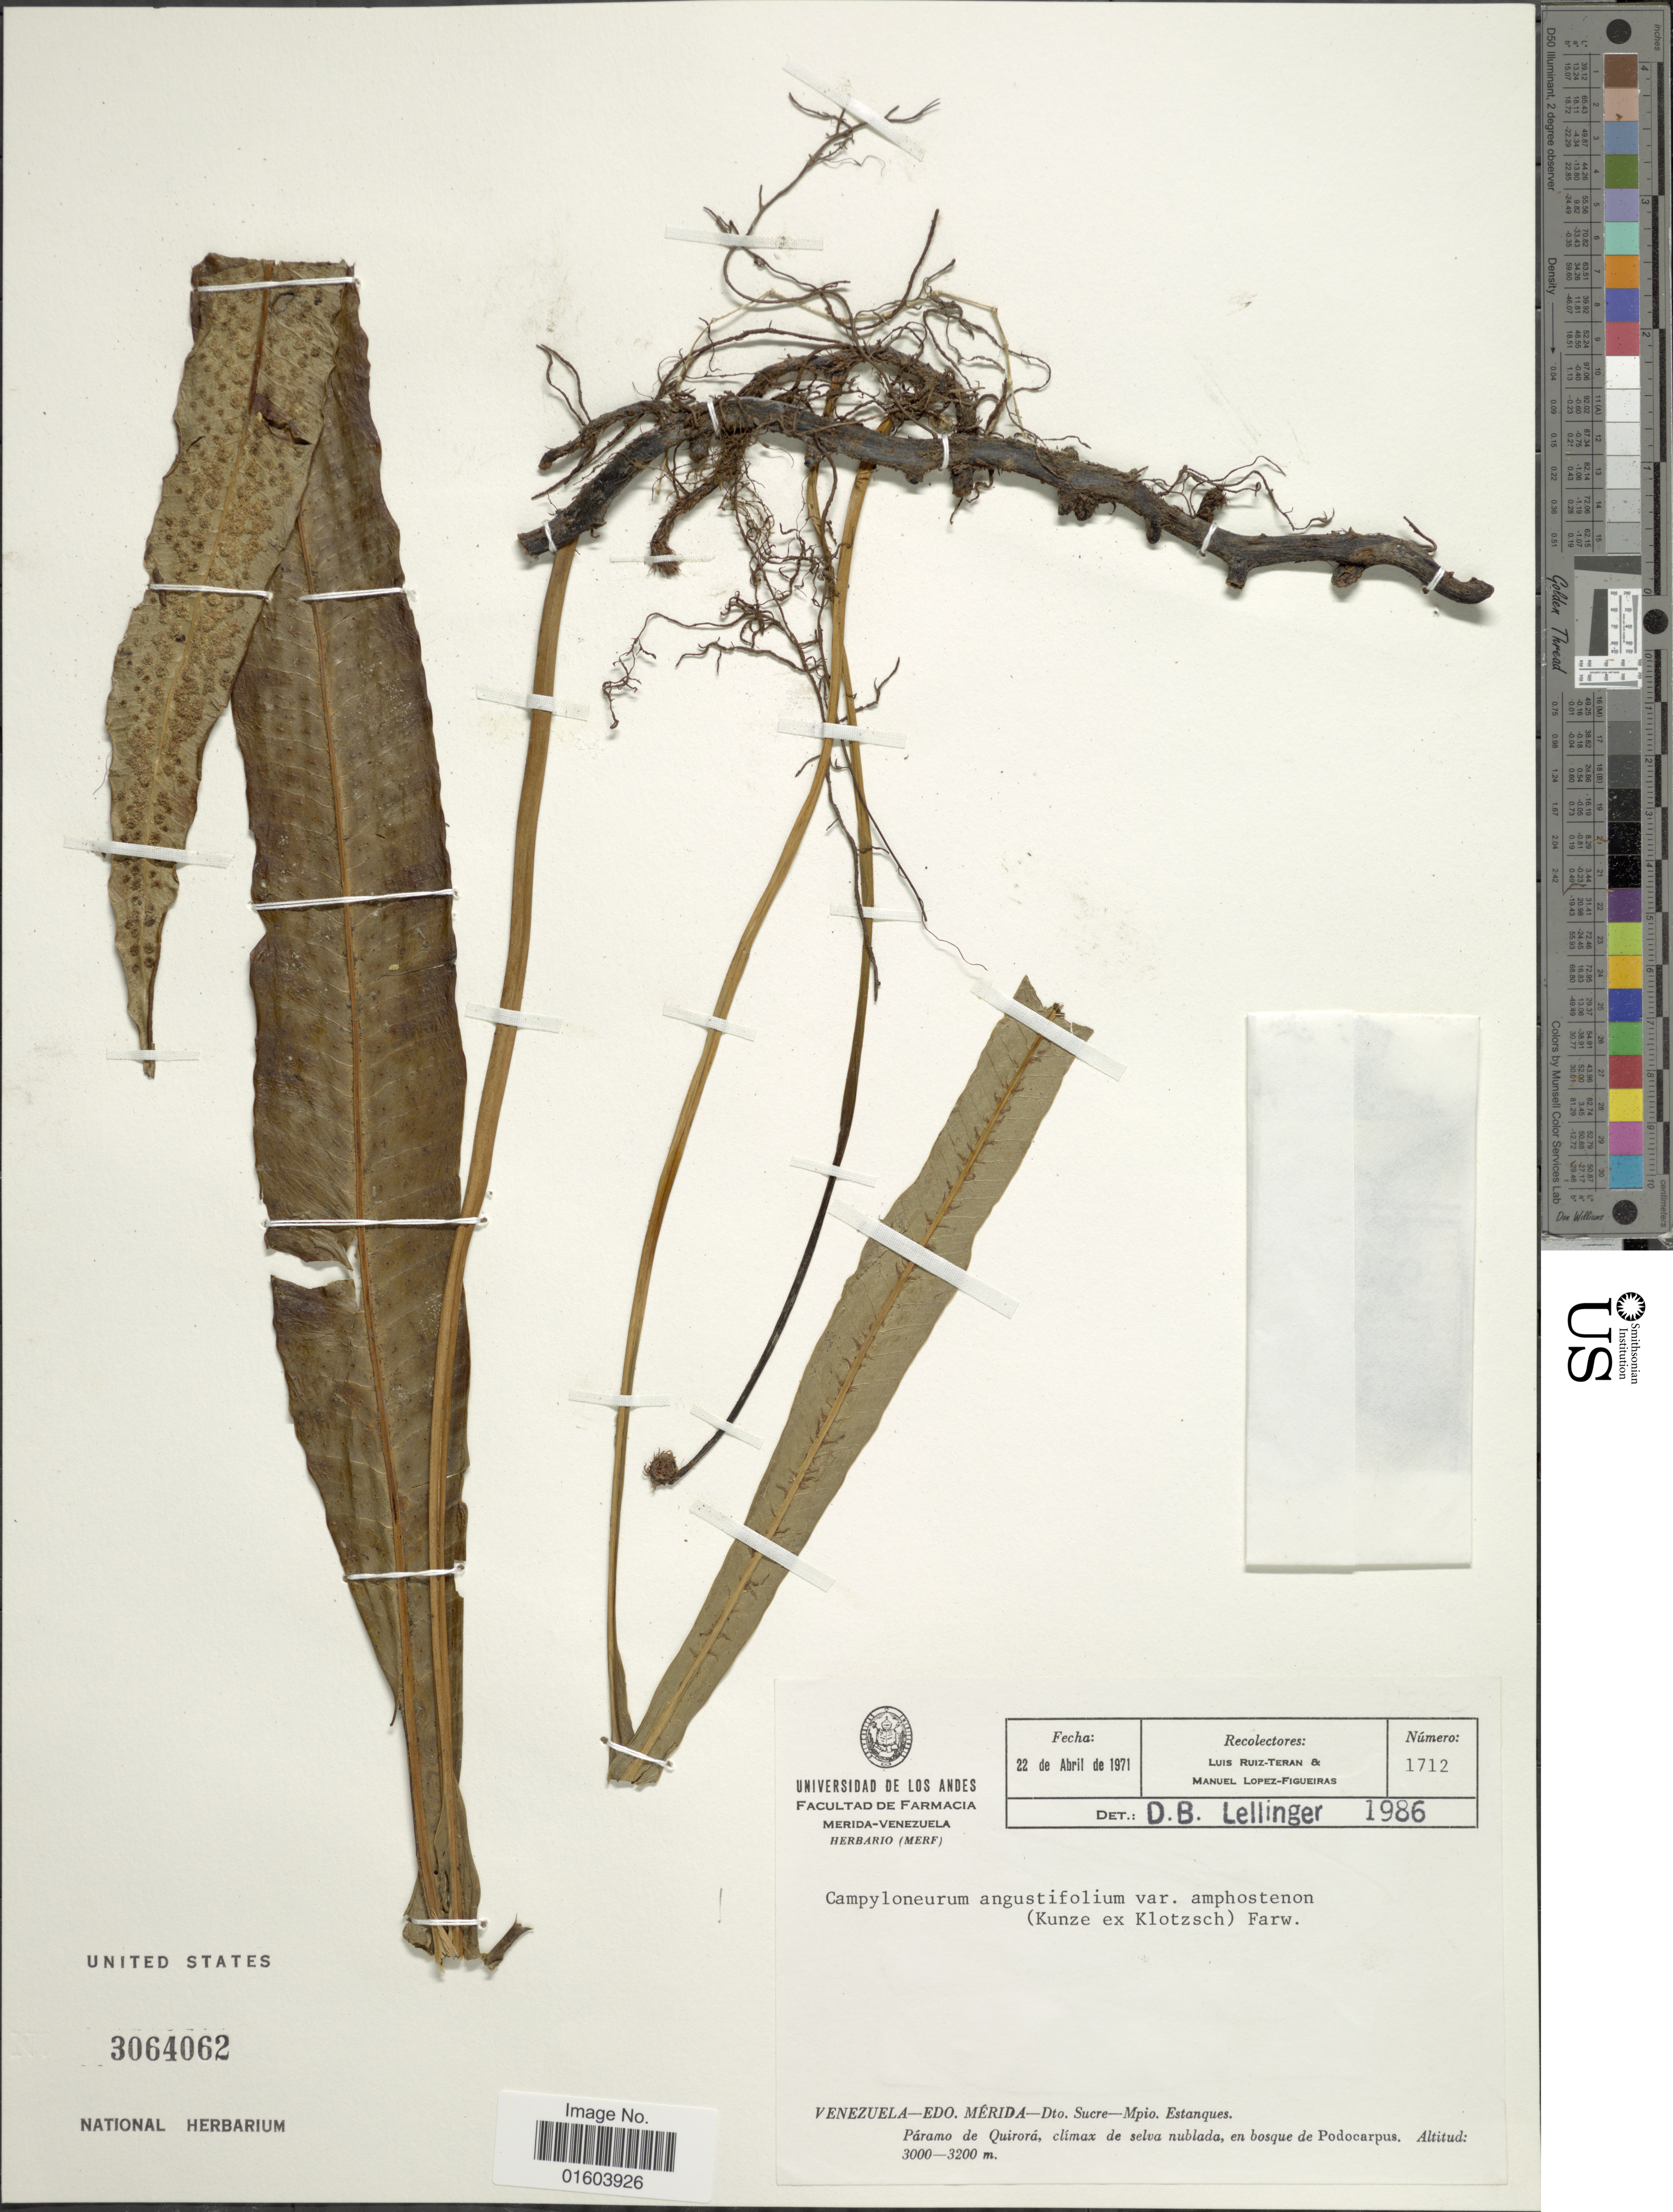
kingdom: Plantae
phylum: Tracheophyta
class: Polypodiopsida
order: Polypodiales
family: Polypodiaceae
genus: Campyloneurum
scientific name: Campyloneurum amphostenon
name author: (Kunze ex Klotzsch) Fée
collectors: L. E. Ruíz-Terán & M. Lopéz-F.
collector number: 1712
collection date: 1971-04-22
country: Venezuela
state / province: Mérida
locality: Venezuela - Edo. Merida -Dto. Sucre - Mpio. Estanques. Paramo de Quirora, climax de selva nublada, en bosque de Podocarpus.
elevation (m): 3000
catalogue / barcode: US 3064062